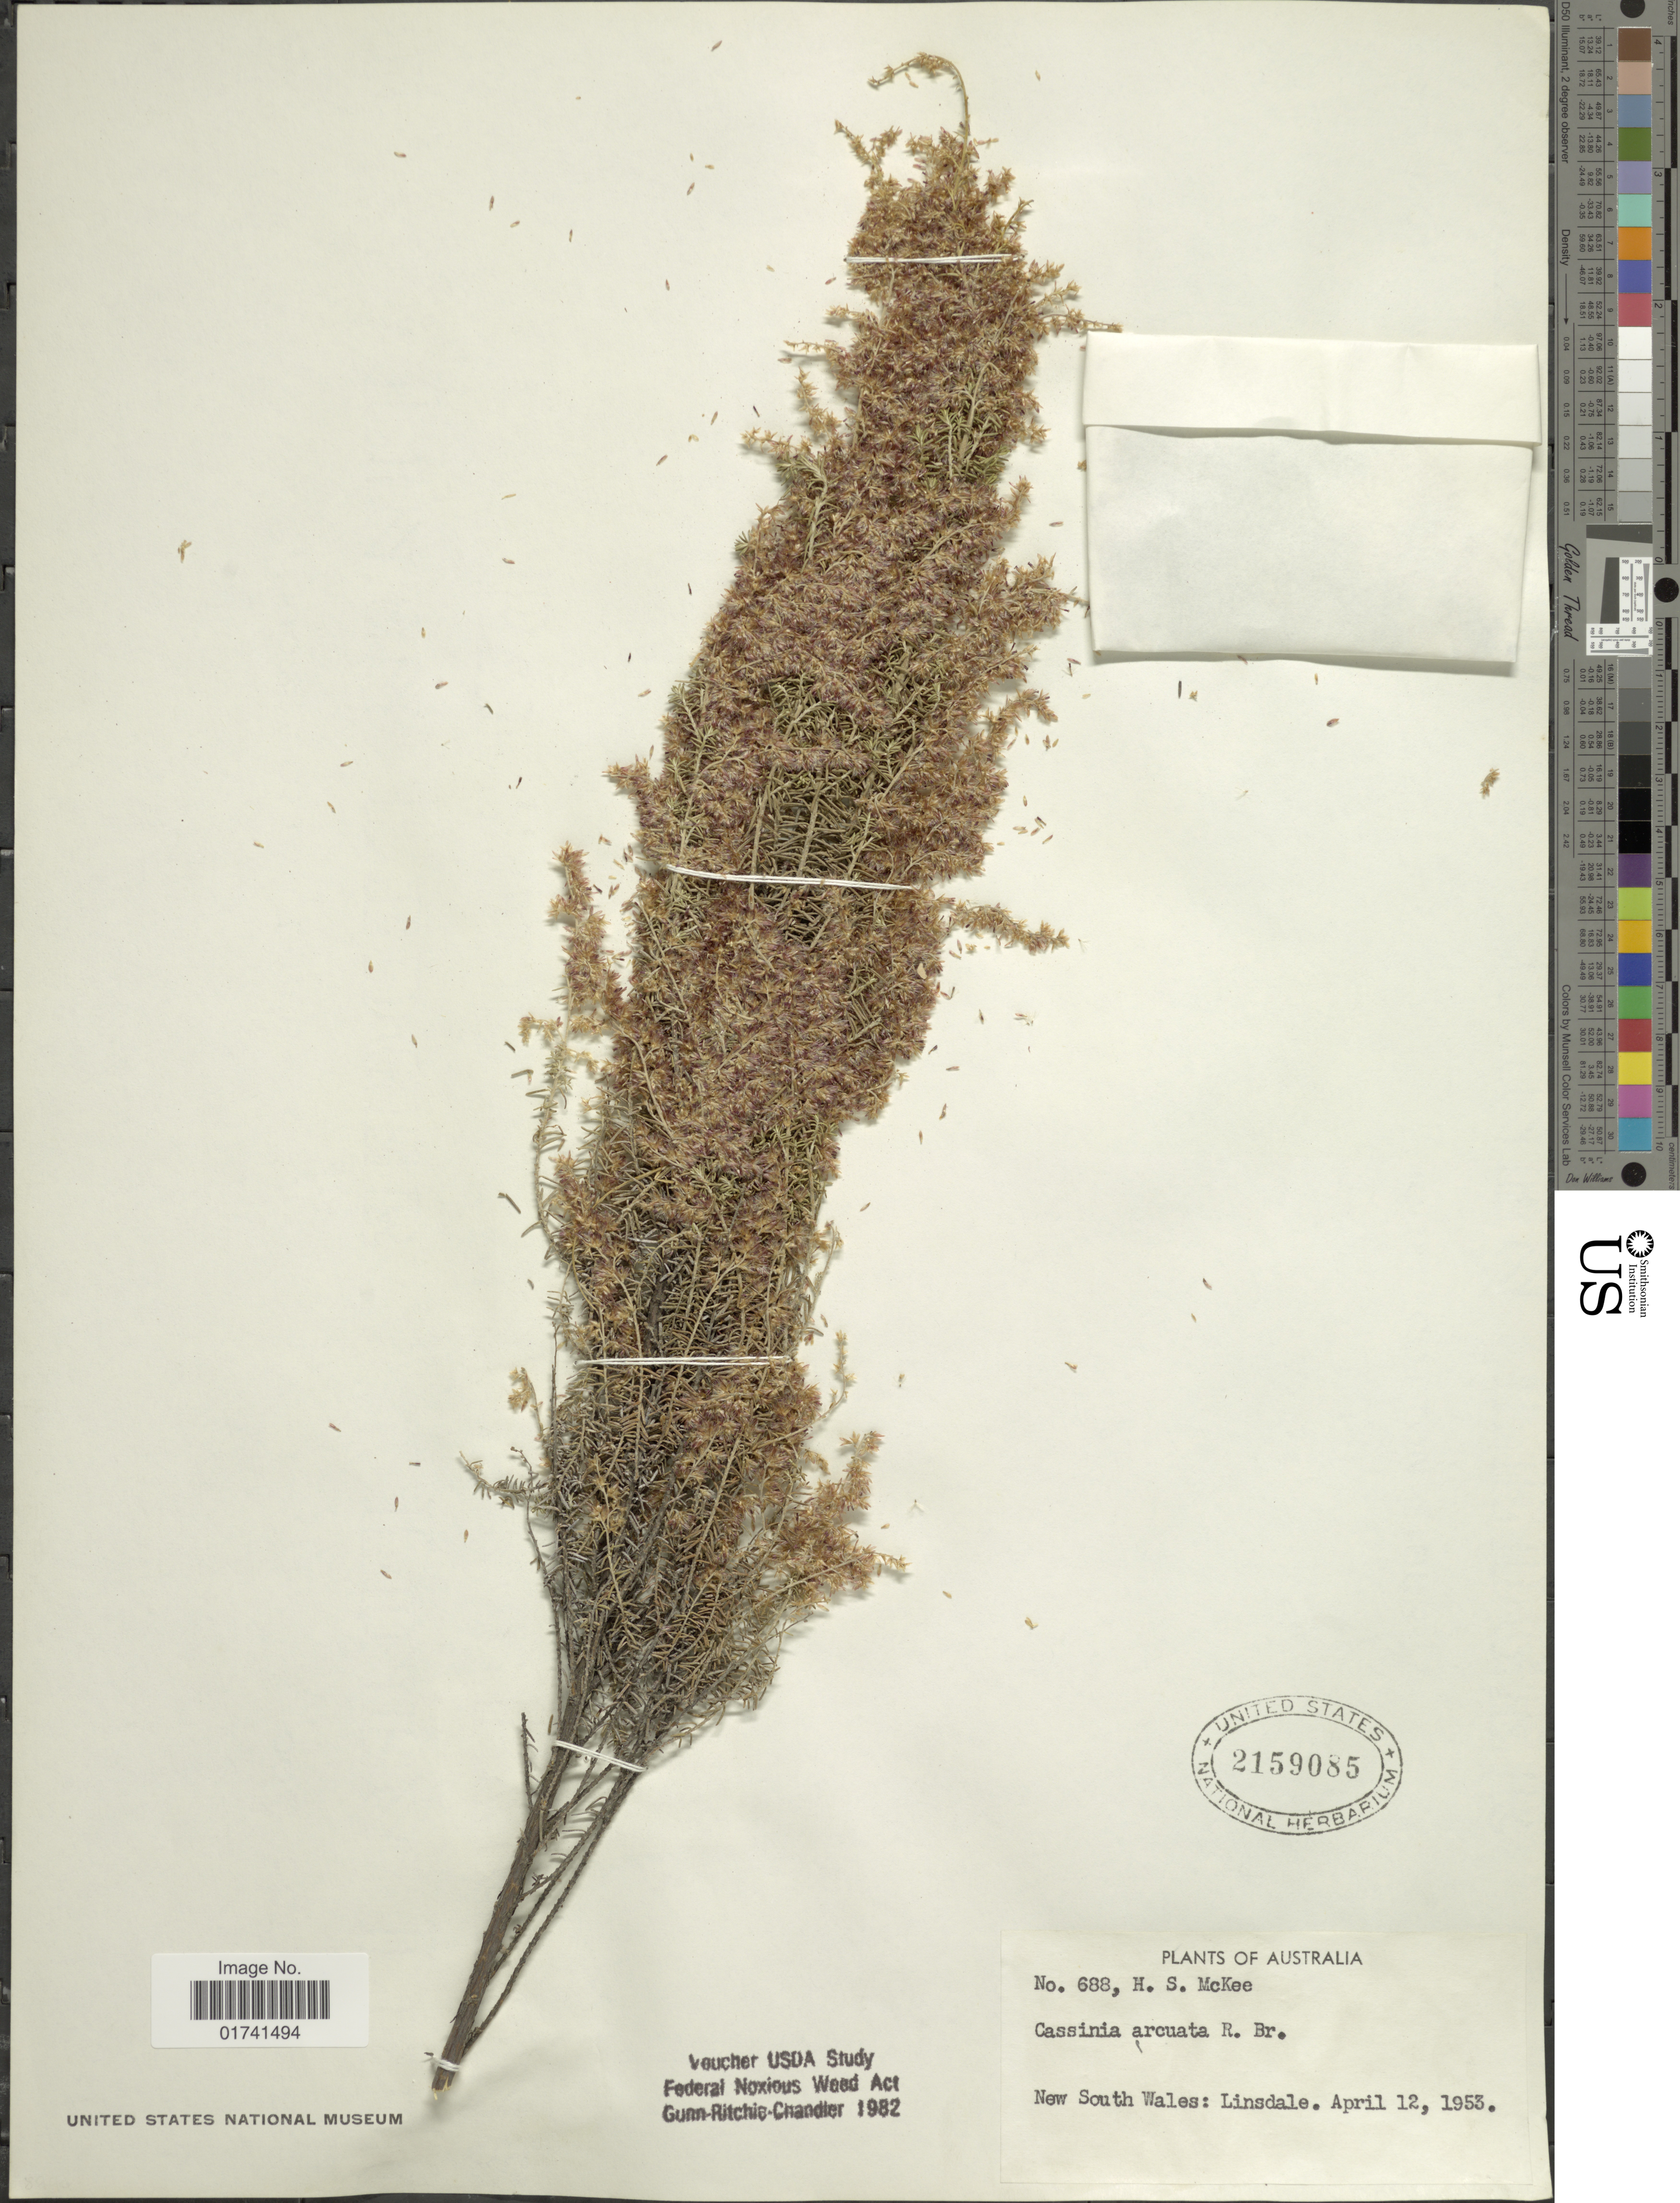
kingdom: Plantae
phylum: Tracheophyta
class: Magnoliopsida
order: Asterales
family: Asteraceae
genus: Cassinia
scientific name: Cassinia arcuata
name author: R. Br.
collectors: H. S. McKee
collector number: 688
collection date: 1953-04-12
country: Australia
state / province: New South Wales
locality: Linsdale.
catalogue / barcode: US 2159085